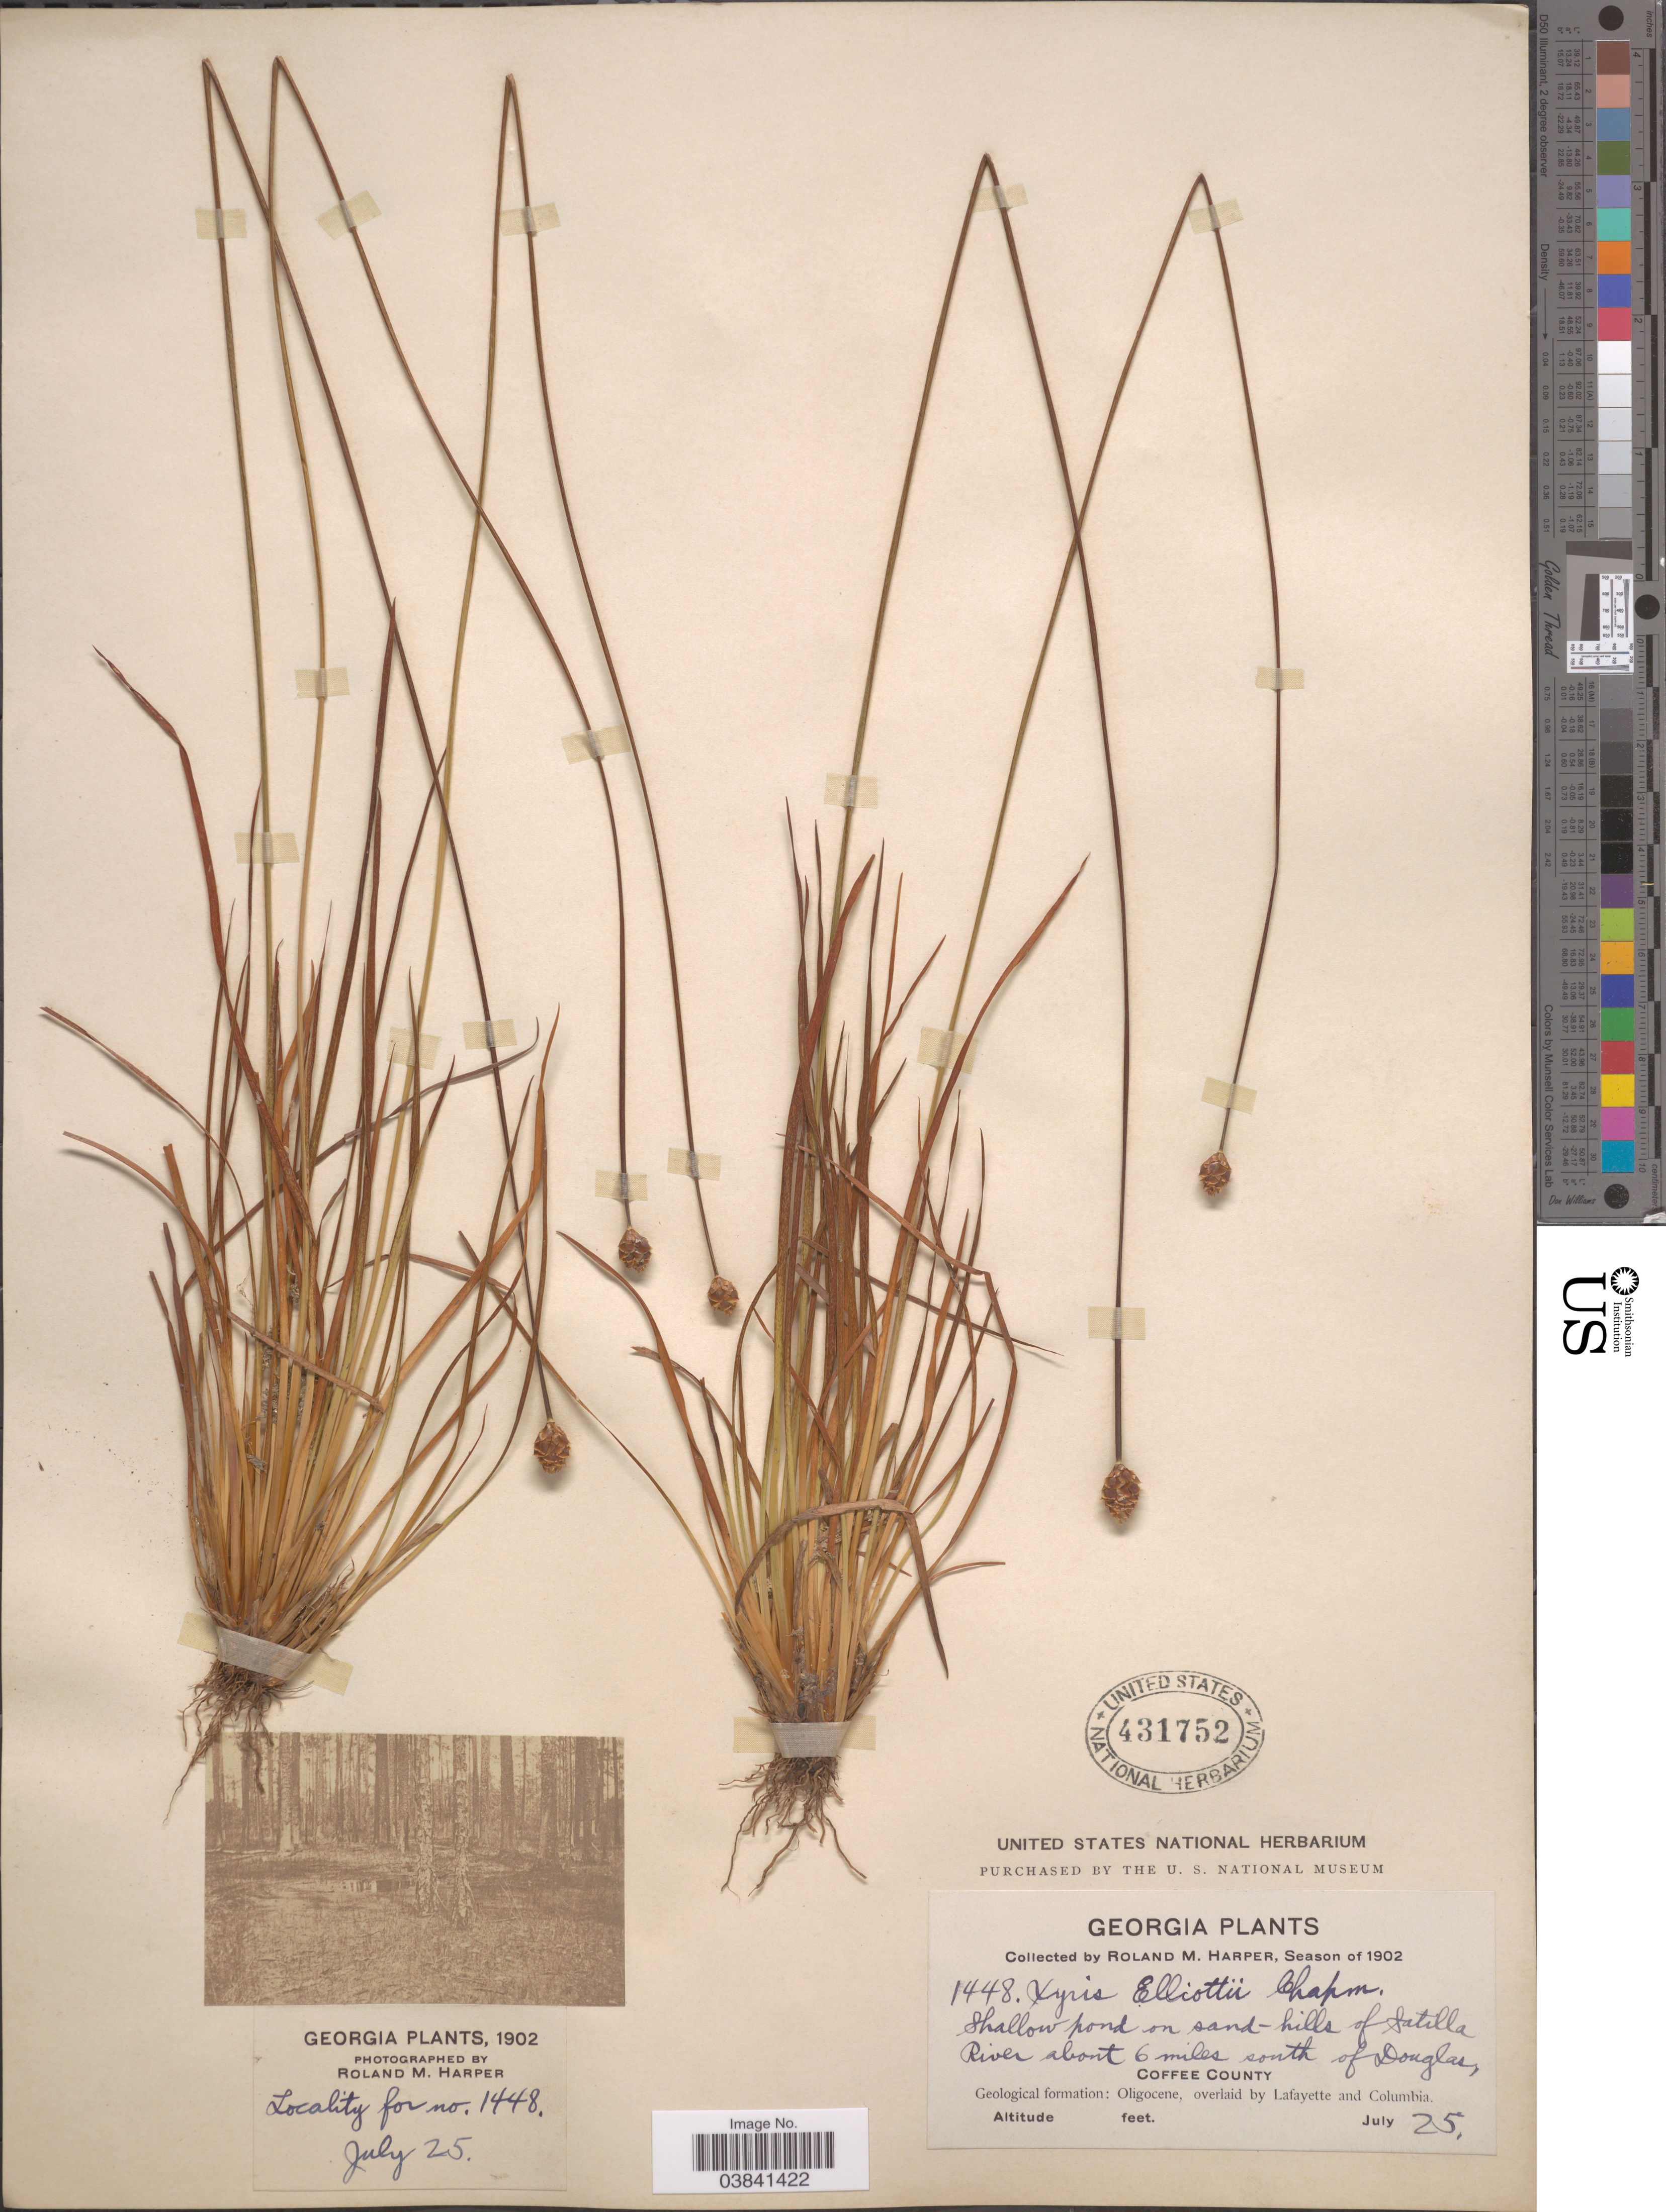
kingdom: Plantae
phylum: Tracheophyta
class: Liliopsida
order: Poales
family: Xyridaceae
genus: Xyris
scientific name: Xyris elliottii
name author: Chapm.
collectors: R. M. Harper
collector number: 1448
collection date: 1902-07-25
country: United States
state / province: Georgia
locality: Shallow pond on sand-hills of Satilla River about 6 miles south of Douglas, Coffee County. Geological formation: Oligocene, overlaid by Lafayette and Columbia.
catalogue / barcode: US 431752